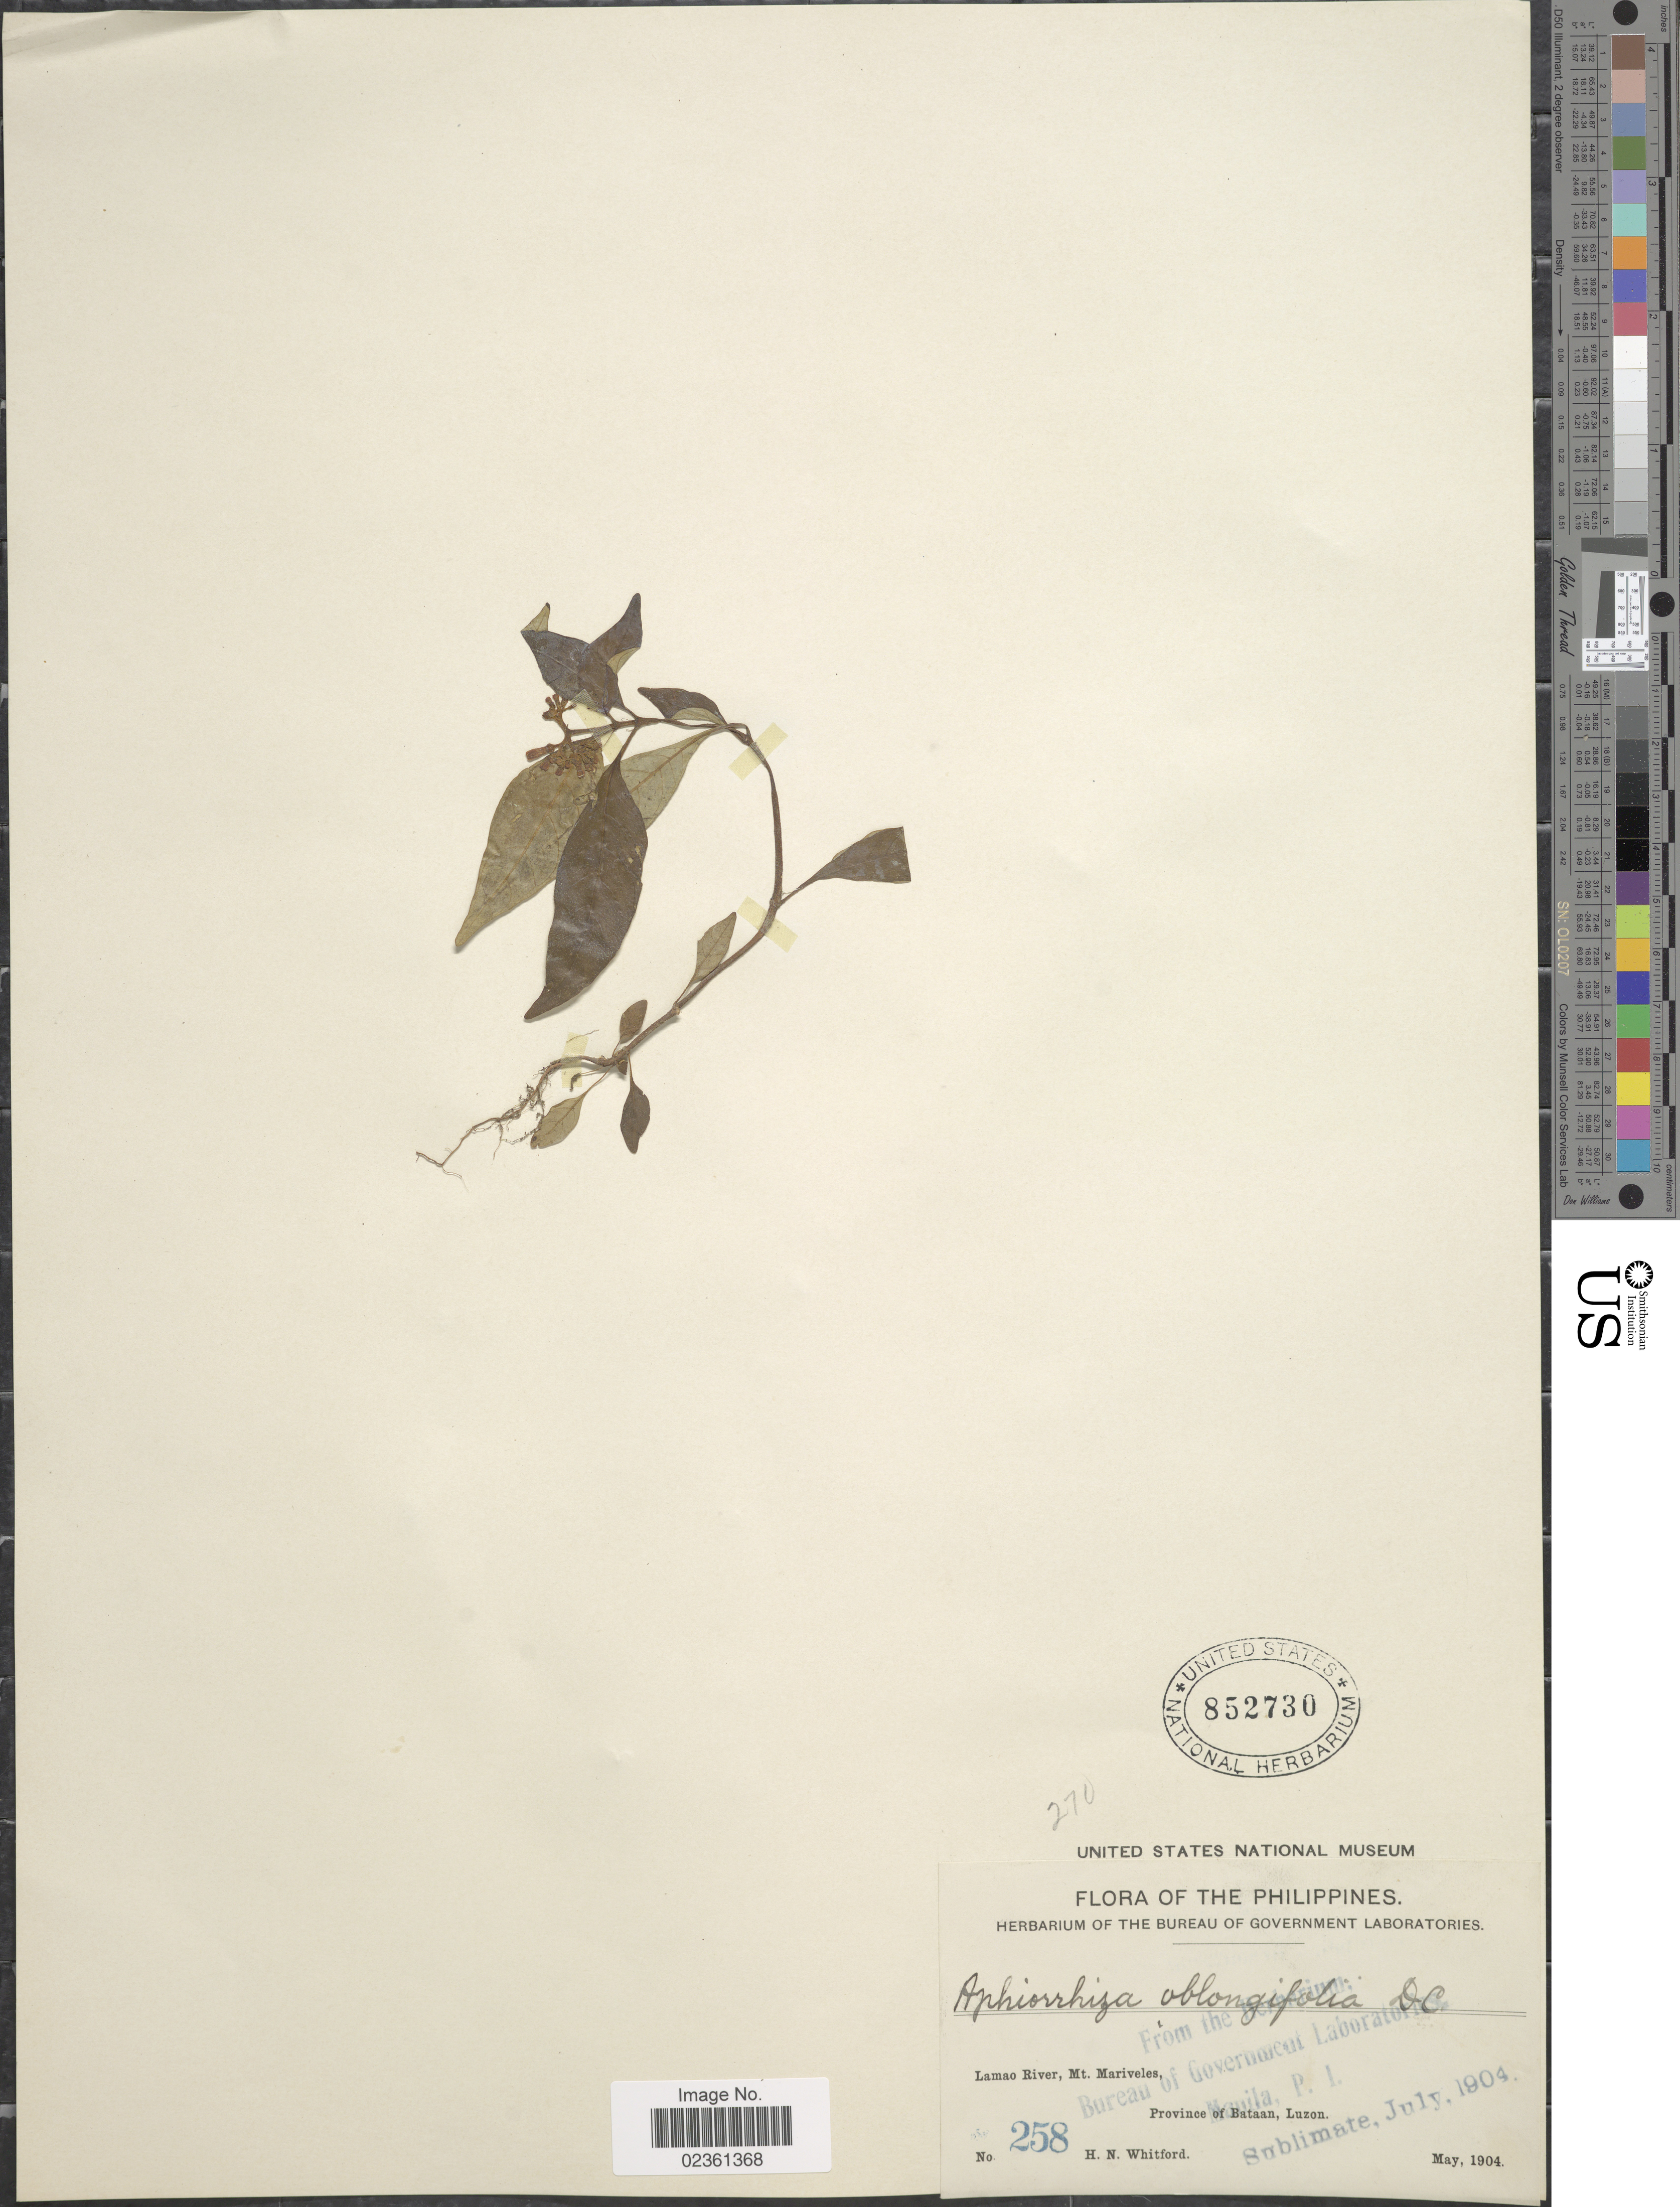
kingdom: Plantae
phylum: Tracheophyta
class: Magnoliopsida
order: Gentianales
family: Rubiaceae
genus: Ophiorrhiza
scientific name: Ophiorrhiza oblongifolia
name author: DC.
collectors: H. N. Whitford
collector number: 258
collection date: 1904-05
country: Philippines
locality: Lamao River, Mt. Mariveles, Province of Bataan, Luzon.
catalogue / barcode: US 852730